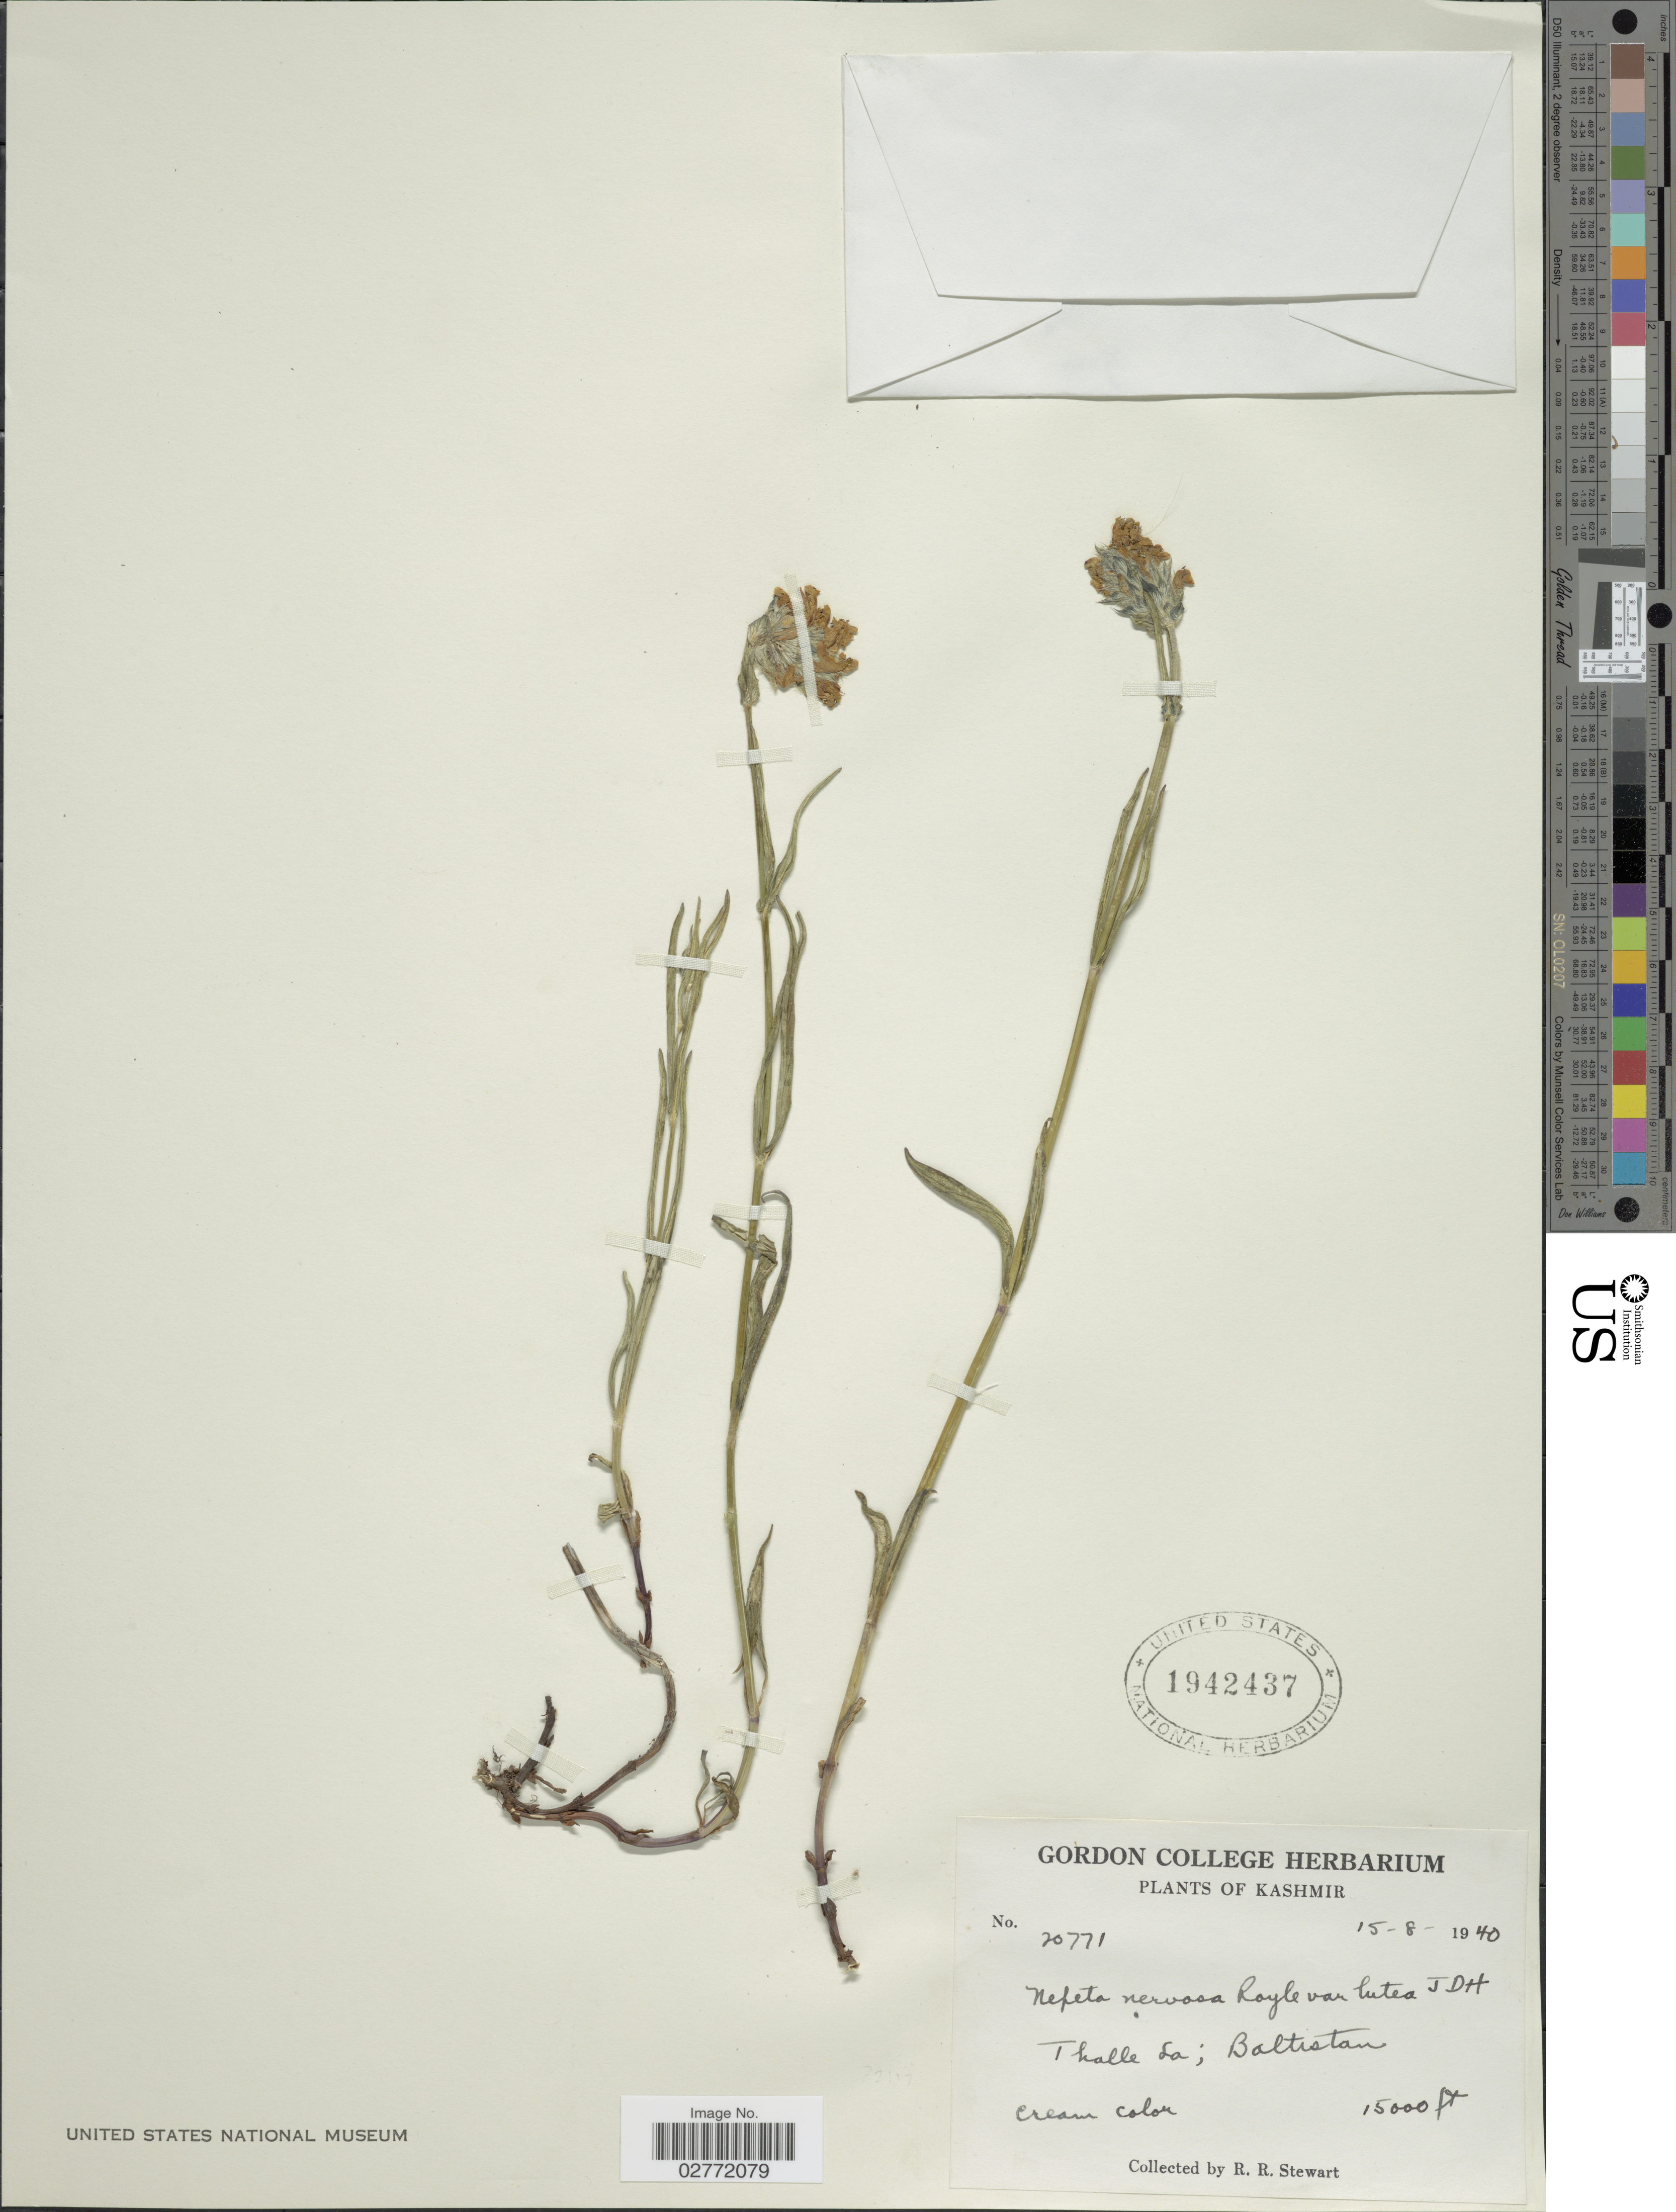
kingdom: Plantae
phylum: Tracheophyta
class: Magnoliopsida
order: Lamiales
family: Lamiaceae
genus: Nepeta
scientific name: Nepeta nervosa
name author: Royle ex Benth.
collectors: R. R. Stewart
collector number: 20771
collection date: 1940-08-15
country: Pakistan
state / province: Gilgit-Baltistan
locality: Kashmir, Thalle Sa, Baltistan.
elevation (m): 4572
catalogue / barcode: US 1942437